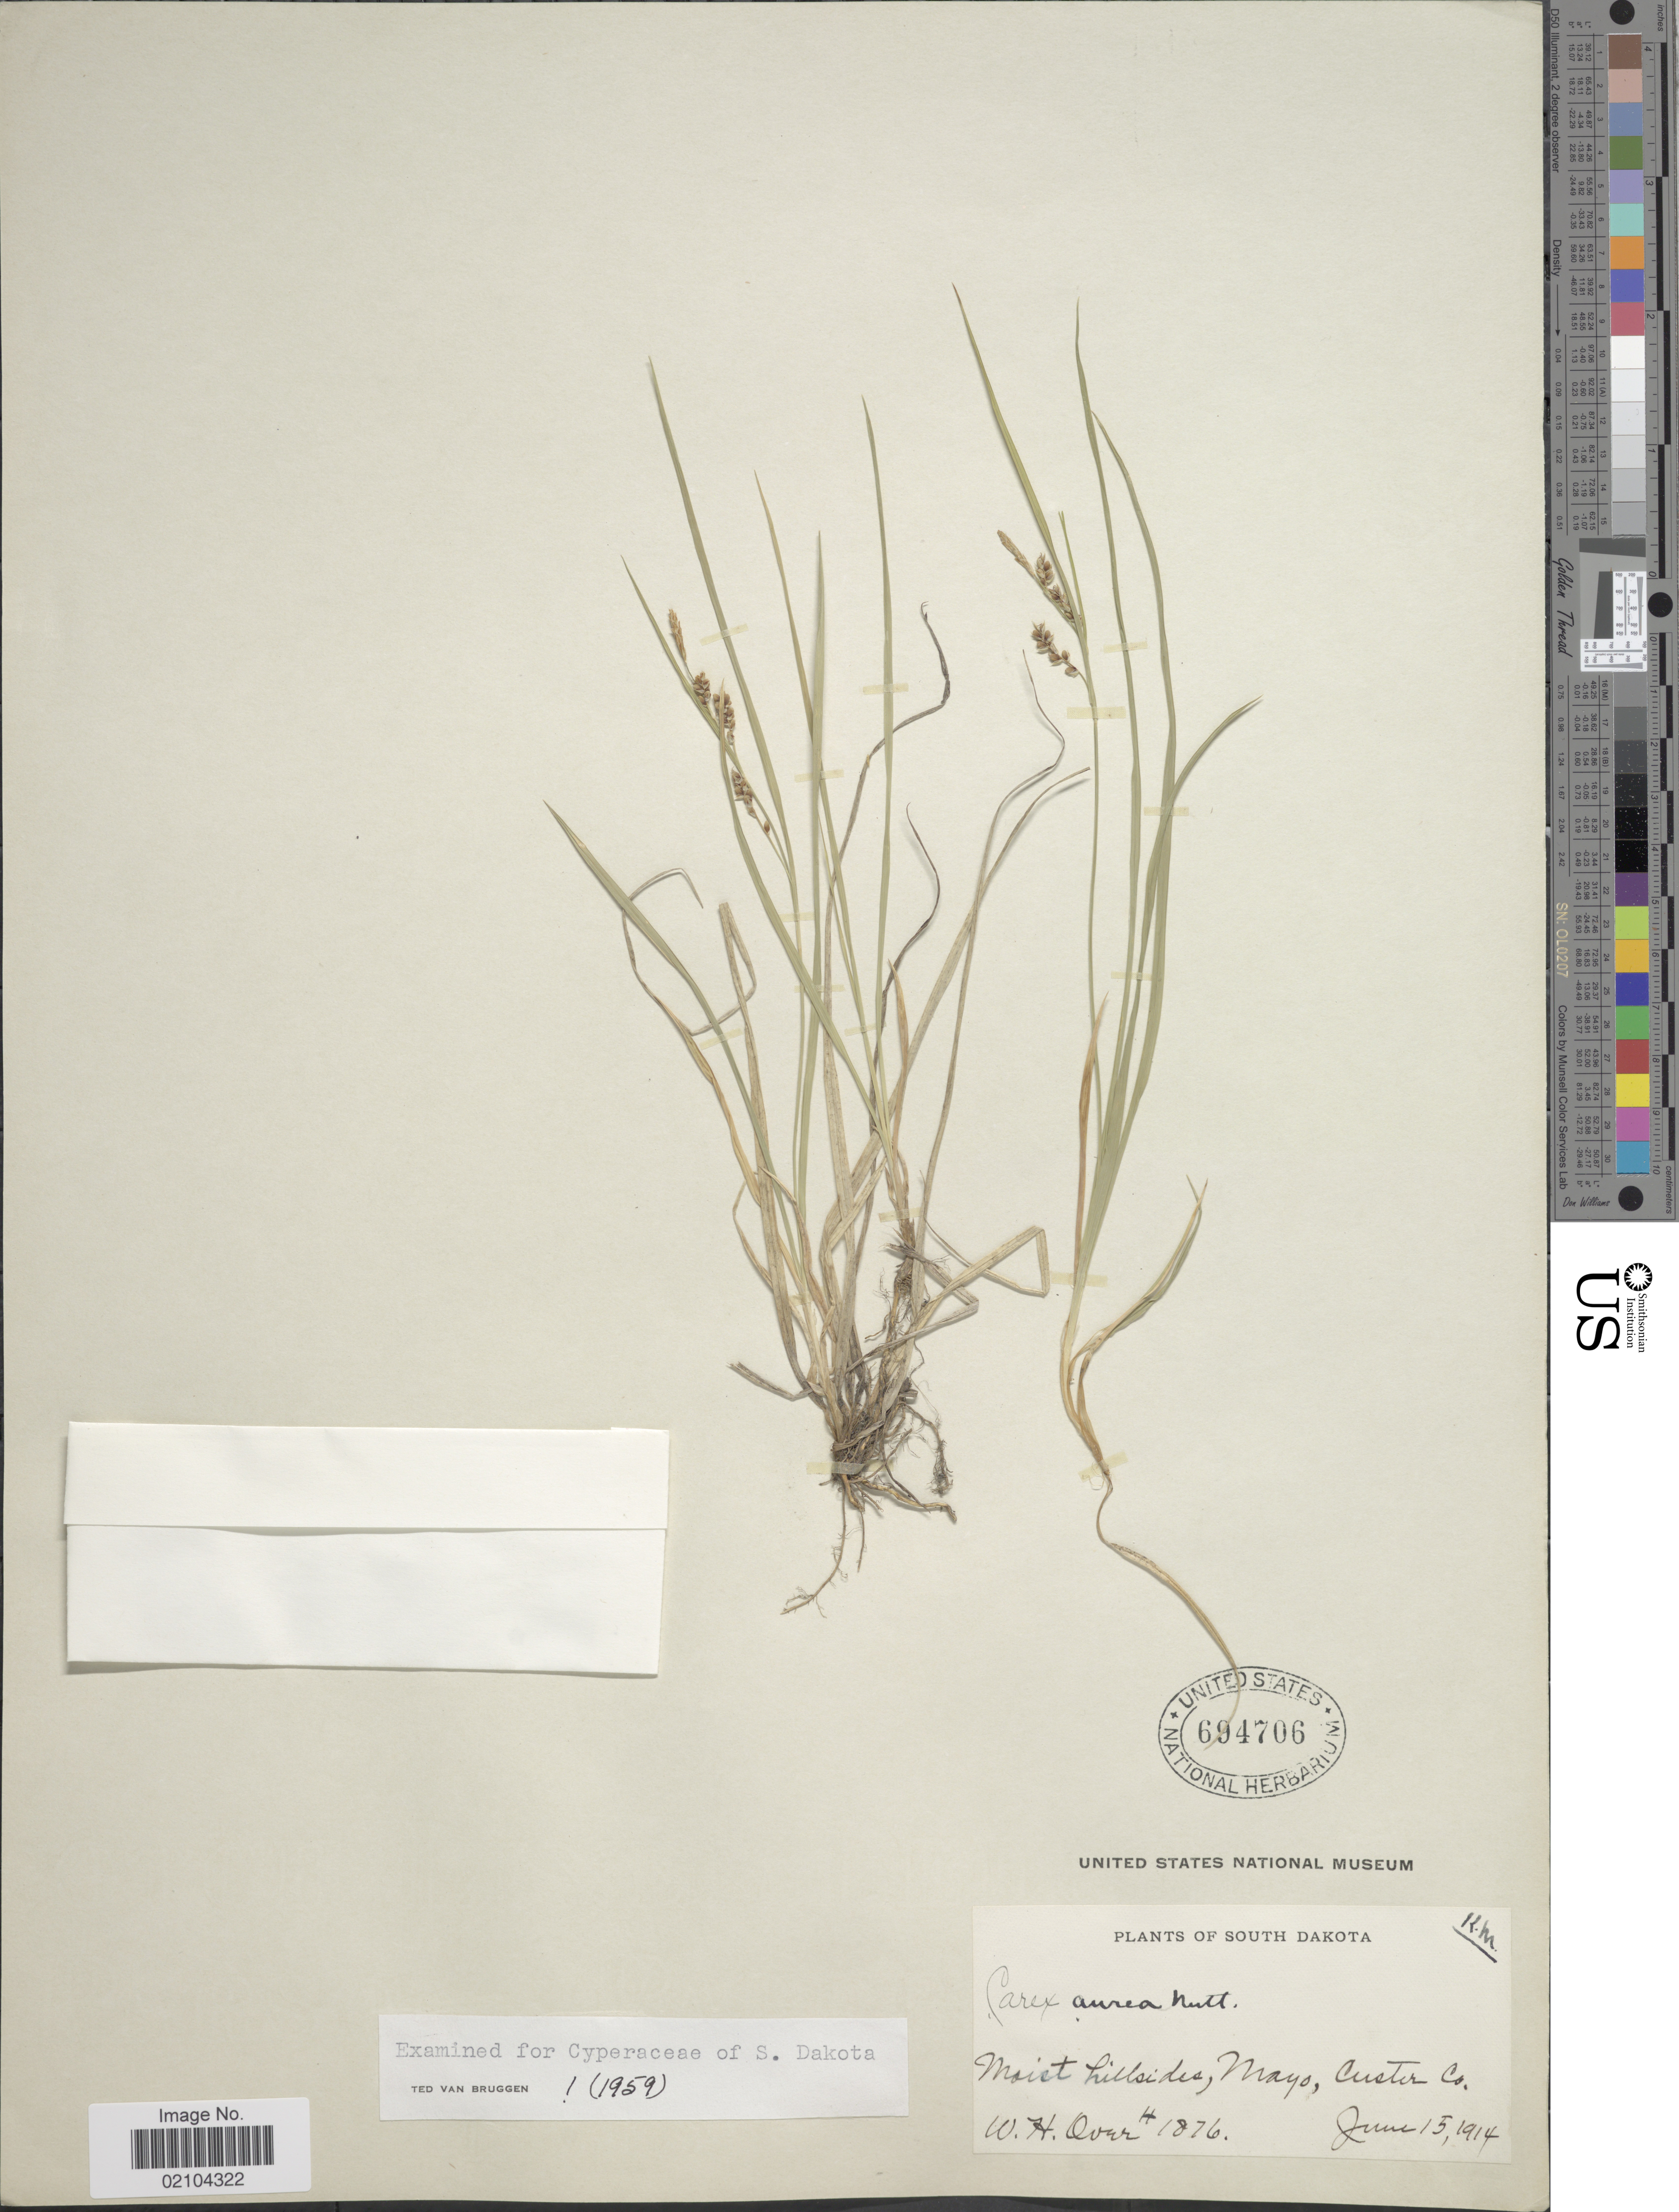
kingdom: Plantae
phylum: Tracheophyta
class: Liliopsida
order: Poales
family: Cyperaceae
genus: Carex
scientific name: Carex aurea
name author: Nutt.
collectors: W. Over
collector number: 1876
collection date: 1914-06-15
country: United States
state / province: South Dakota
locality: South Dakota, Moist hillsides, Mayo, Custer Co.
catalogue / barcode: US 694706